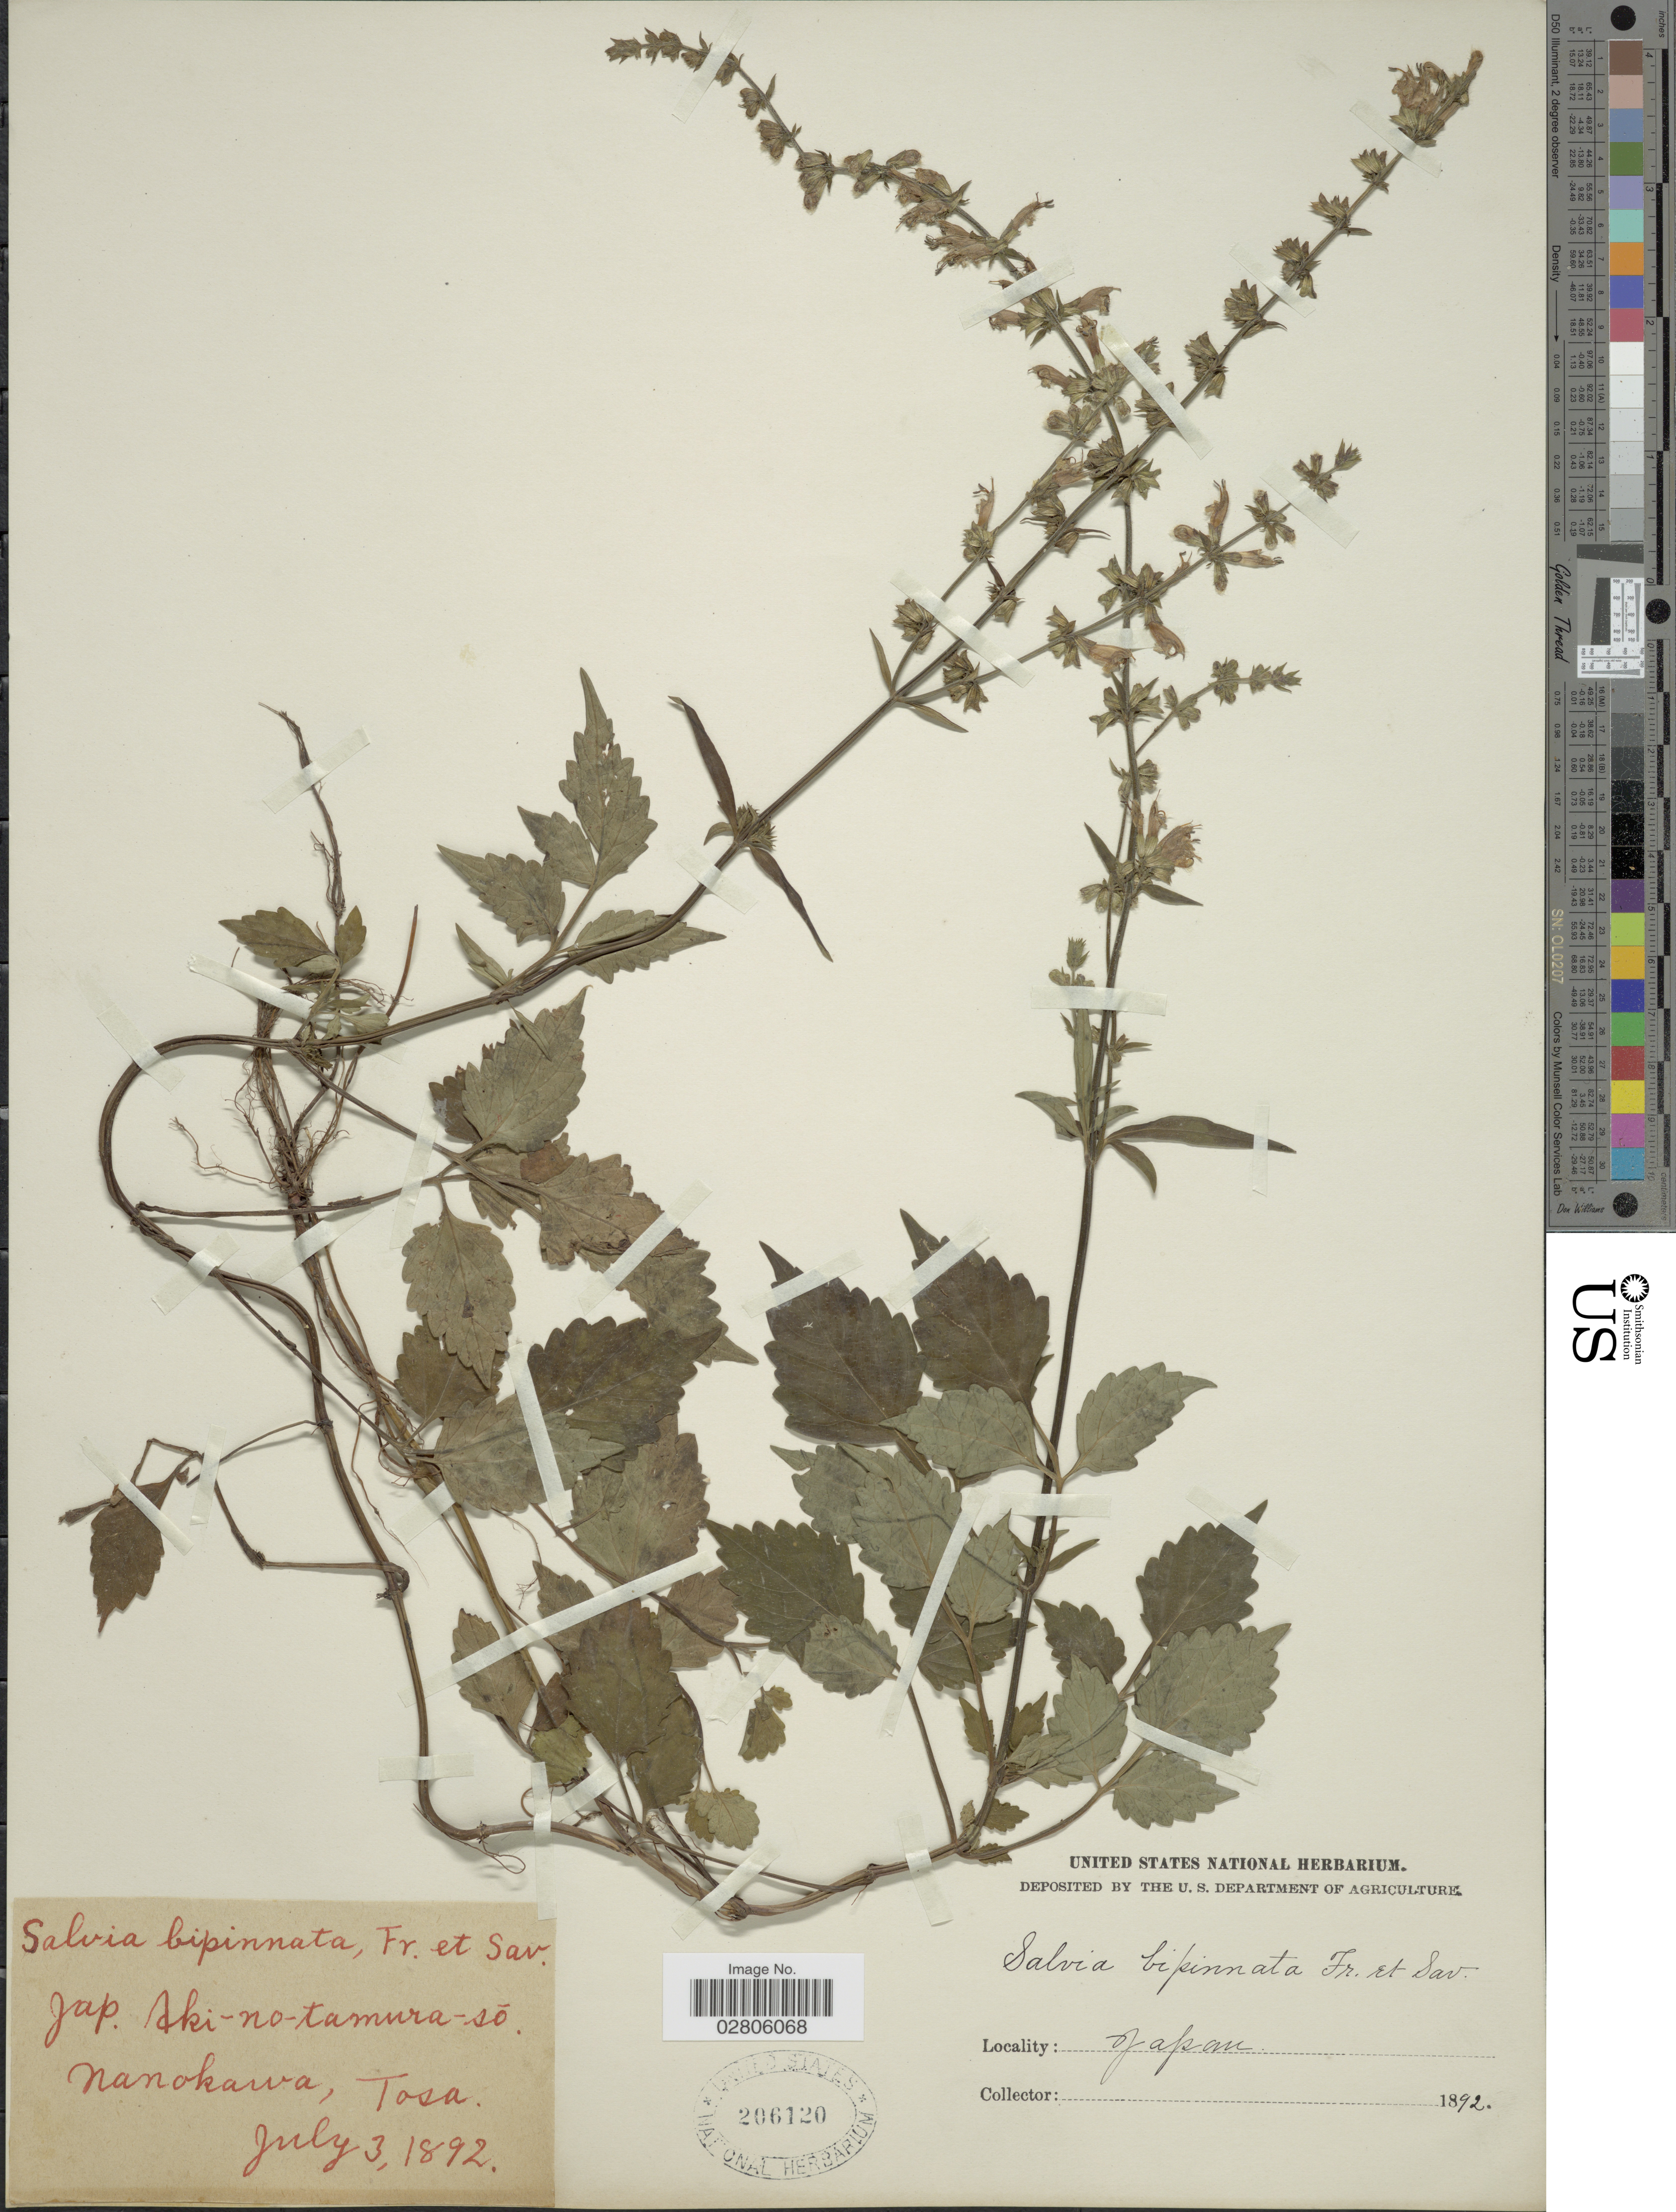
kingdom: Plantae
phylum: Tracheophyta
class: Magnoliopsida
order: Lamiales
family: Lamiaceae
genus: Salvia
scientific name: Salvia japonica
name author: Thunb.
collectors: ex herb. United States National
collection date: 1892-07-03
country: Japan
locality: Nanokawa, Tosa.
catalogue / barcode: US 206120